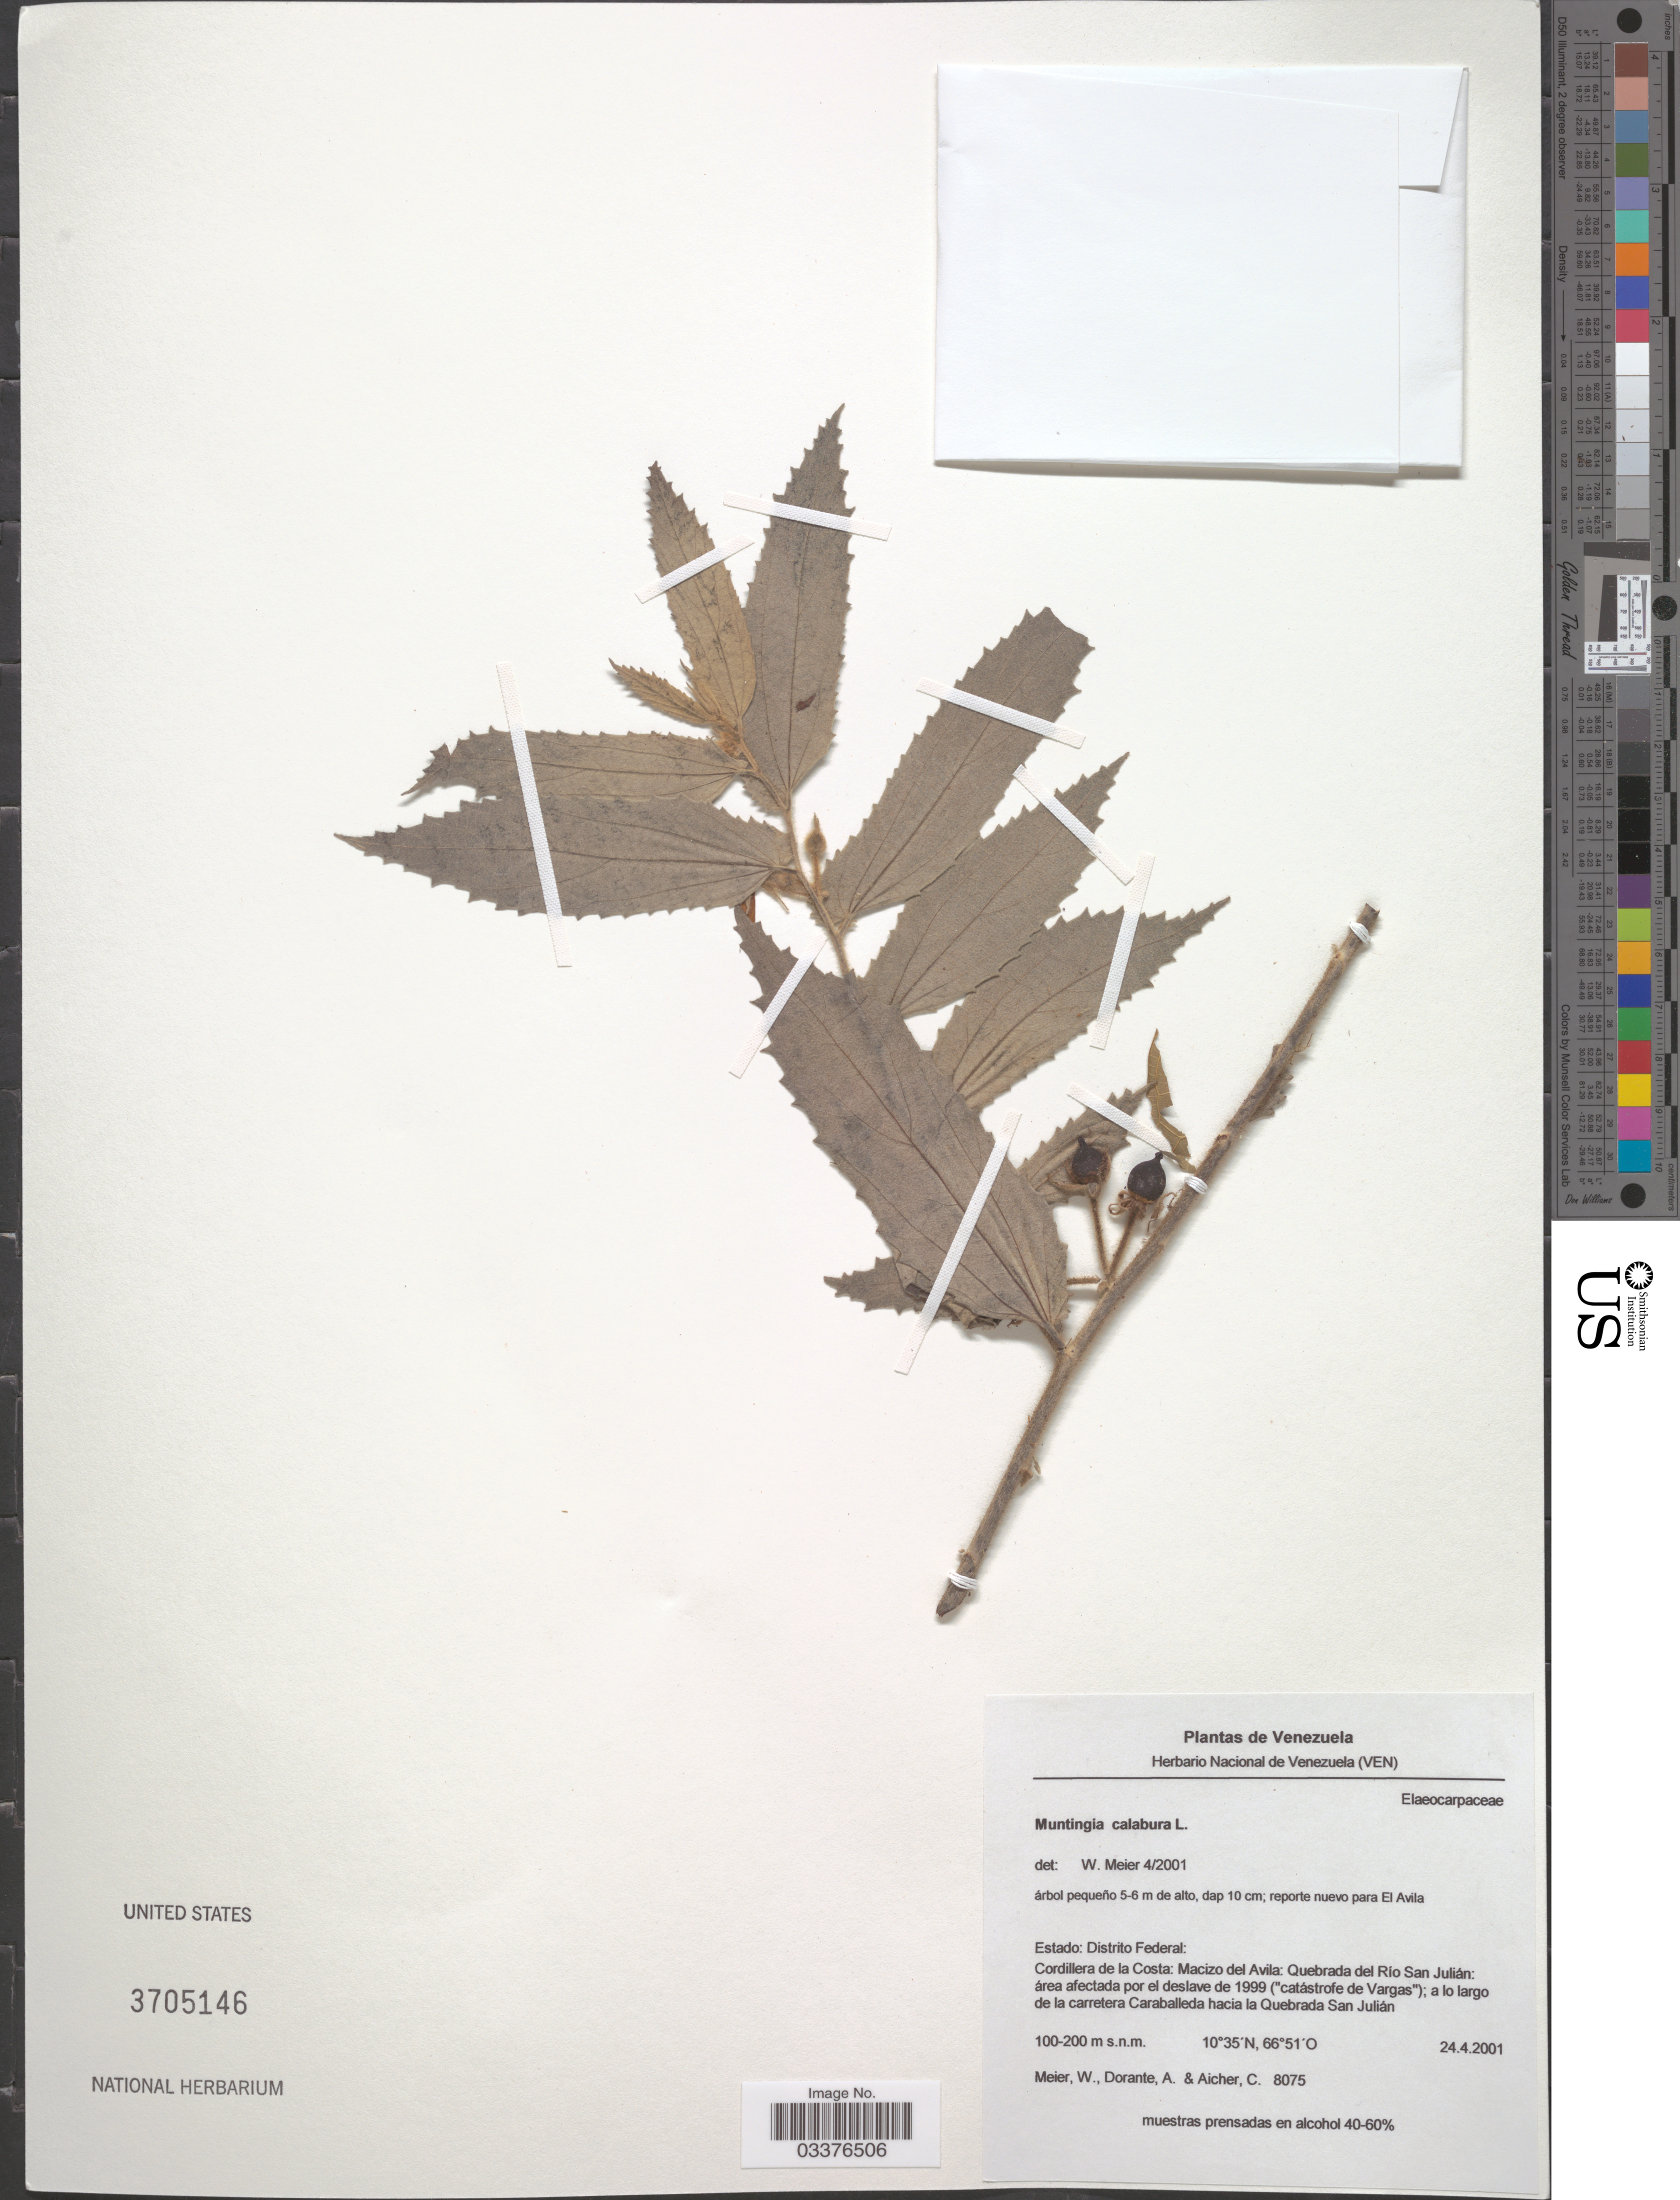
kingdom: Plantae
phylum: Tracheophyta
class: Magnoliopsida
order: Malvales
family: Muntingiaceae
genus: Muntingia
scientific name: Muntingia calabura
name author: L.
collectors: W. Meier, A. Dorante & C. Aicher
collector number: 8075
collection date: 2001-04-24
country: Venezuela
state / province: Miranda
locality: Cordillera de la Costa: Macizo del Avila: Quebrada del Río San Julián: área afectada por el deslave de 1999 ("catástrofe de Vargas"); a lo largo de la carretera Caraballeda hacia la Quebrada San Julián.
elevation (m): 100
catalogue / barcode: US 3705146